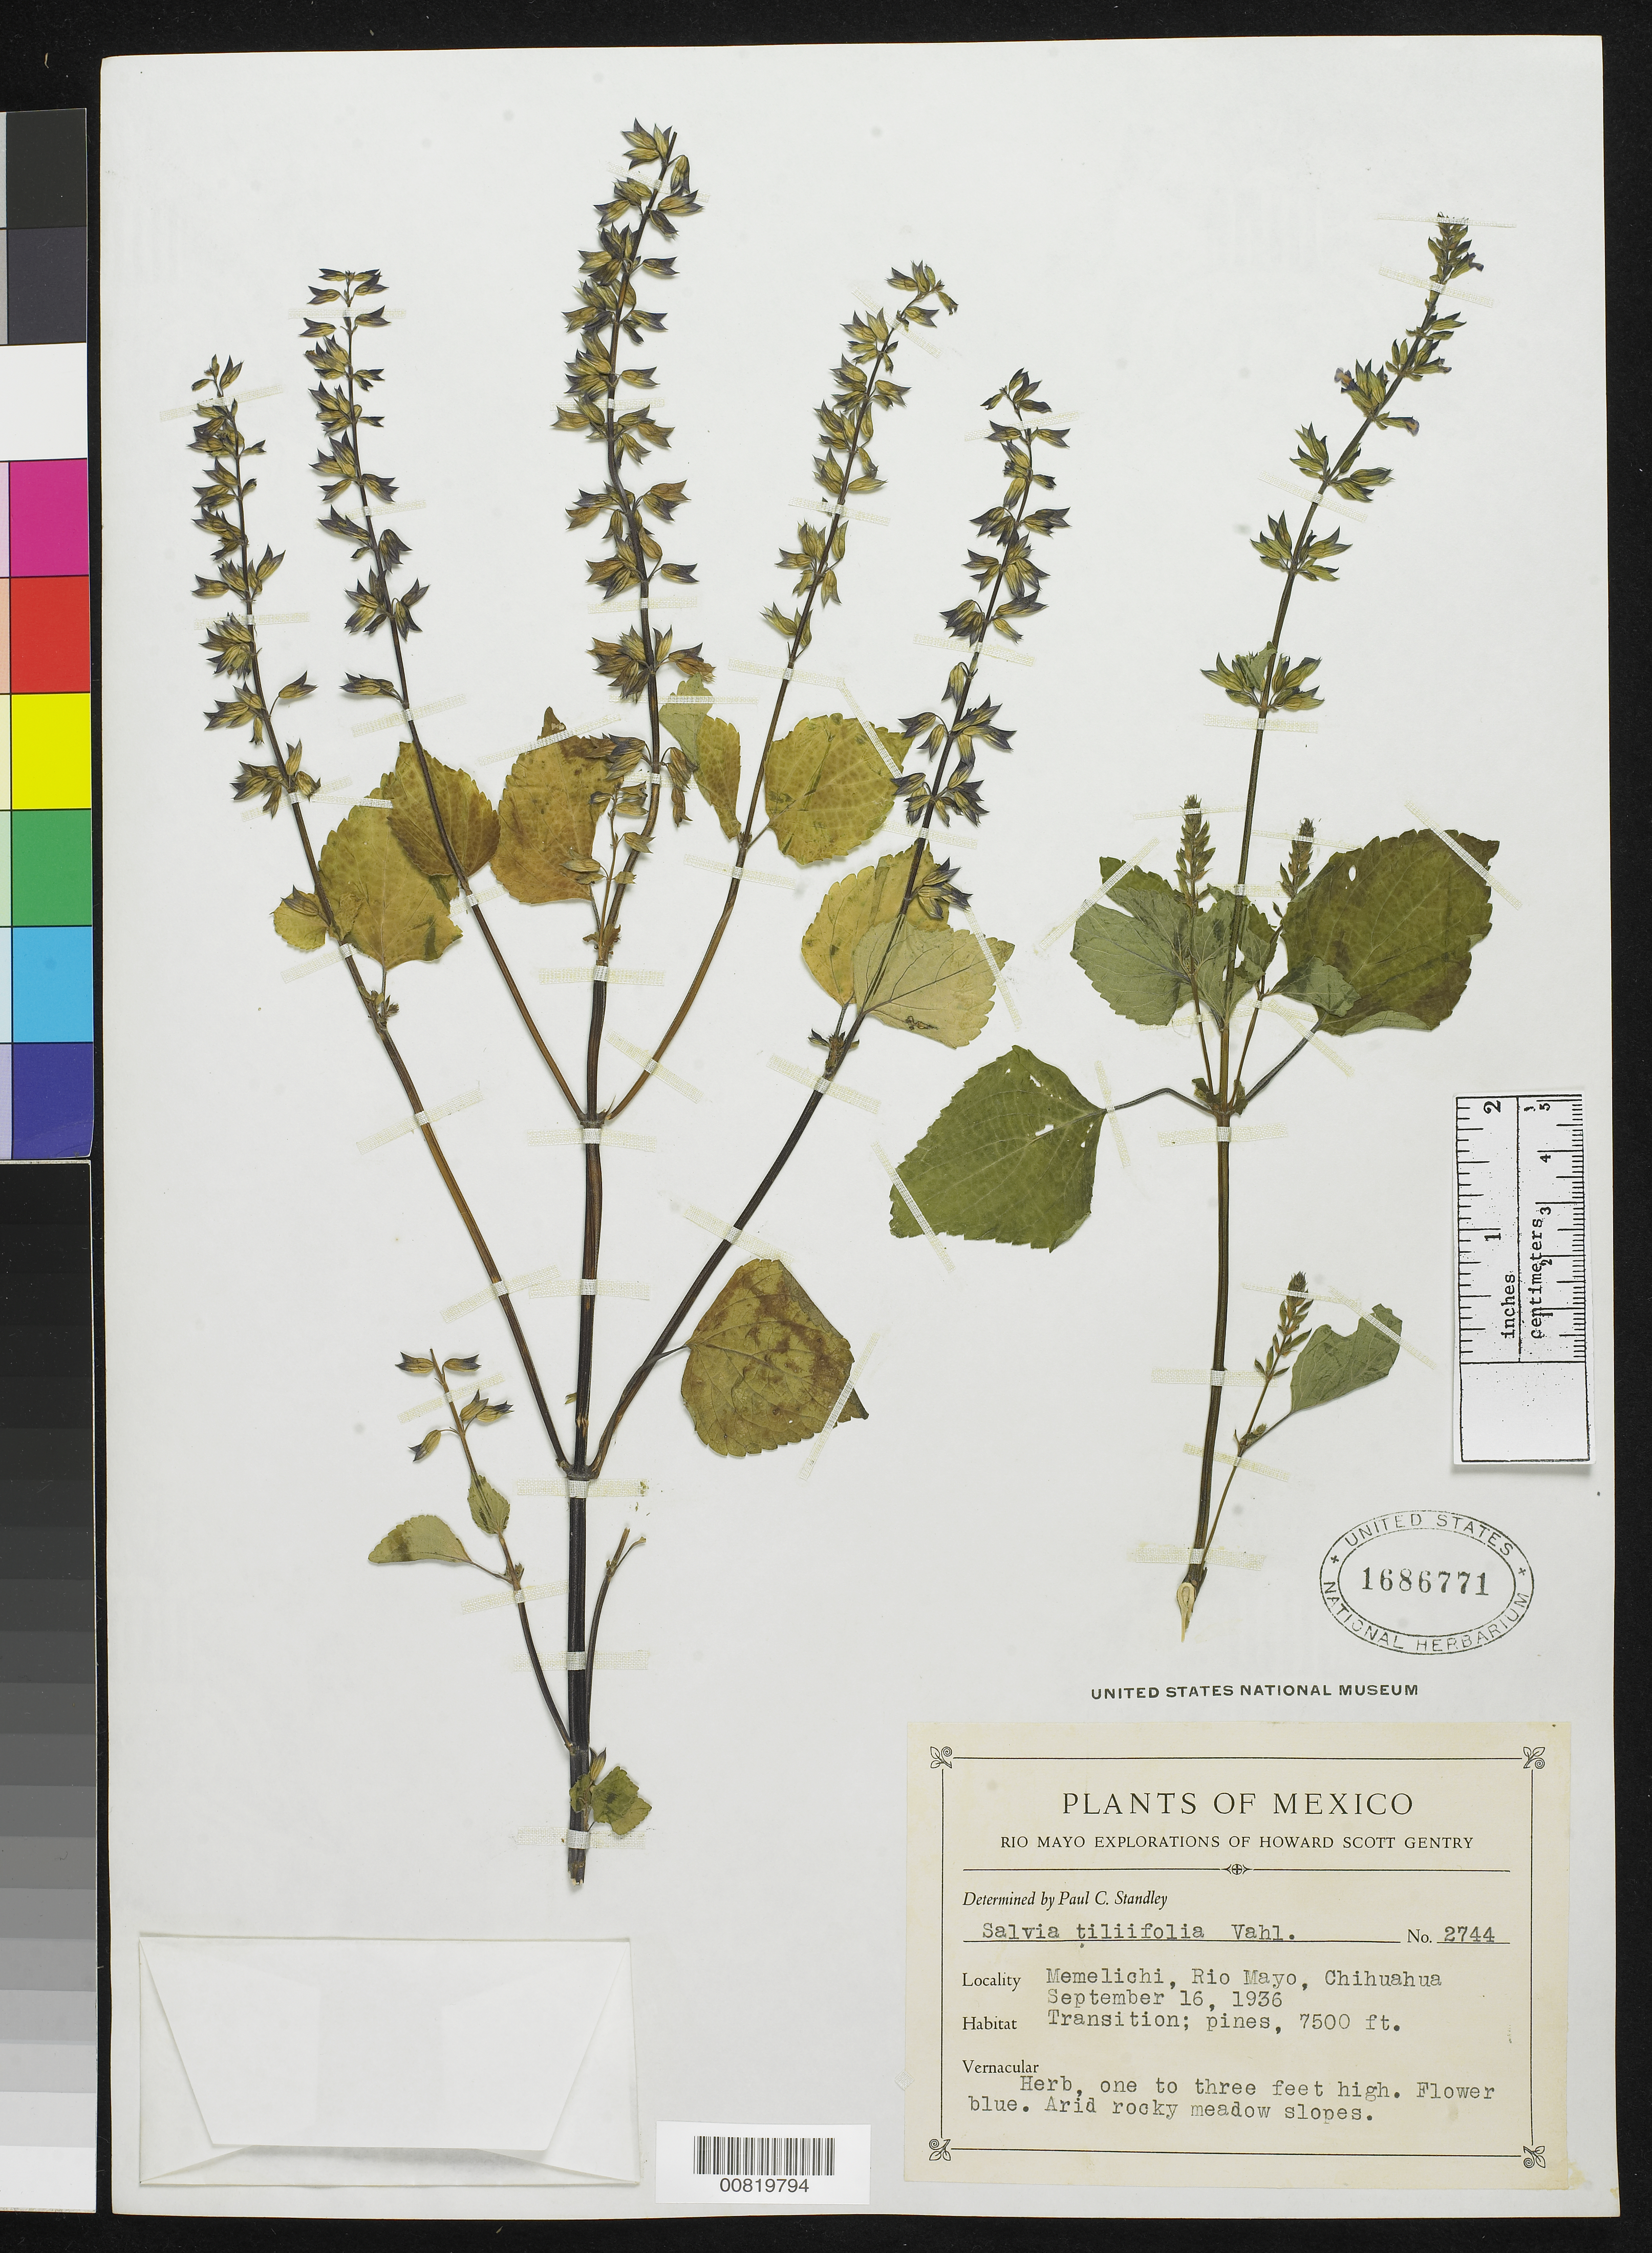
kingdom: Plantae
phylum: Tracheophyta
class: Magnoliopsida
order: Lamiales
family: Lamiaceae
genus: Salvia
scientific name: Salvia tiliaefolia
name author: Vahl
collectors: H. S. Gentry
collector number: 2744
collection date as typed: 16 Sep 1936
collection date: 1936-09-16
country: Mexico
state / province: Chihuahua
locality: Memelichi, Rio Mayo, Chihuahua.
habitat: Transition; pines. Arid rocky meadow slopes.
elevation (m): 2286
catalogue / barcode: US 1686771